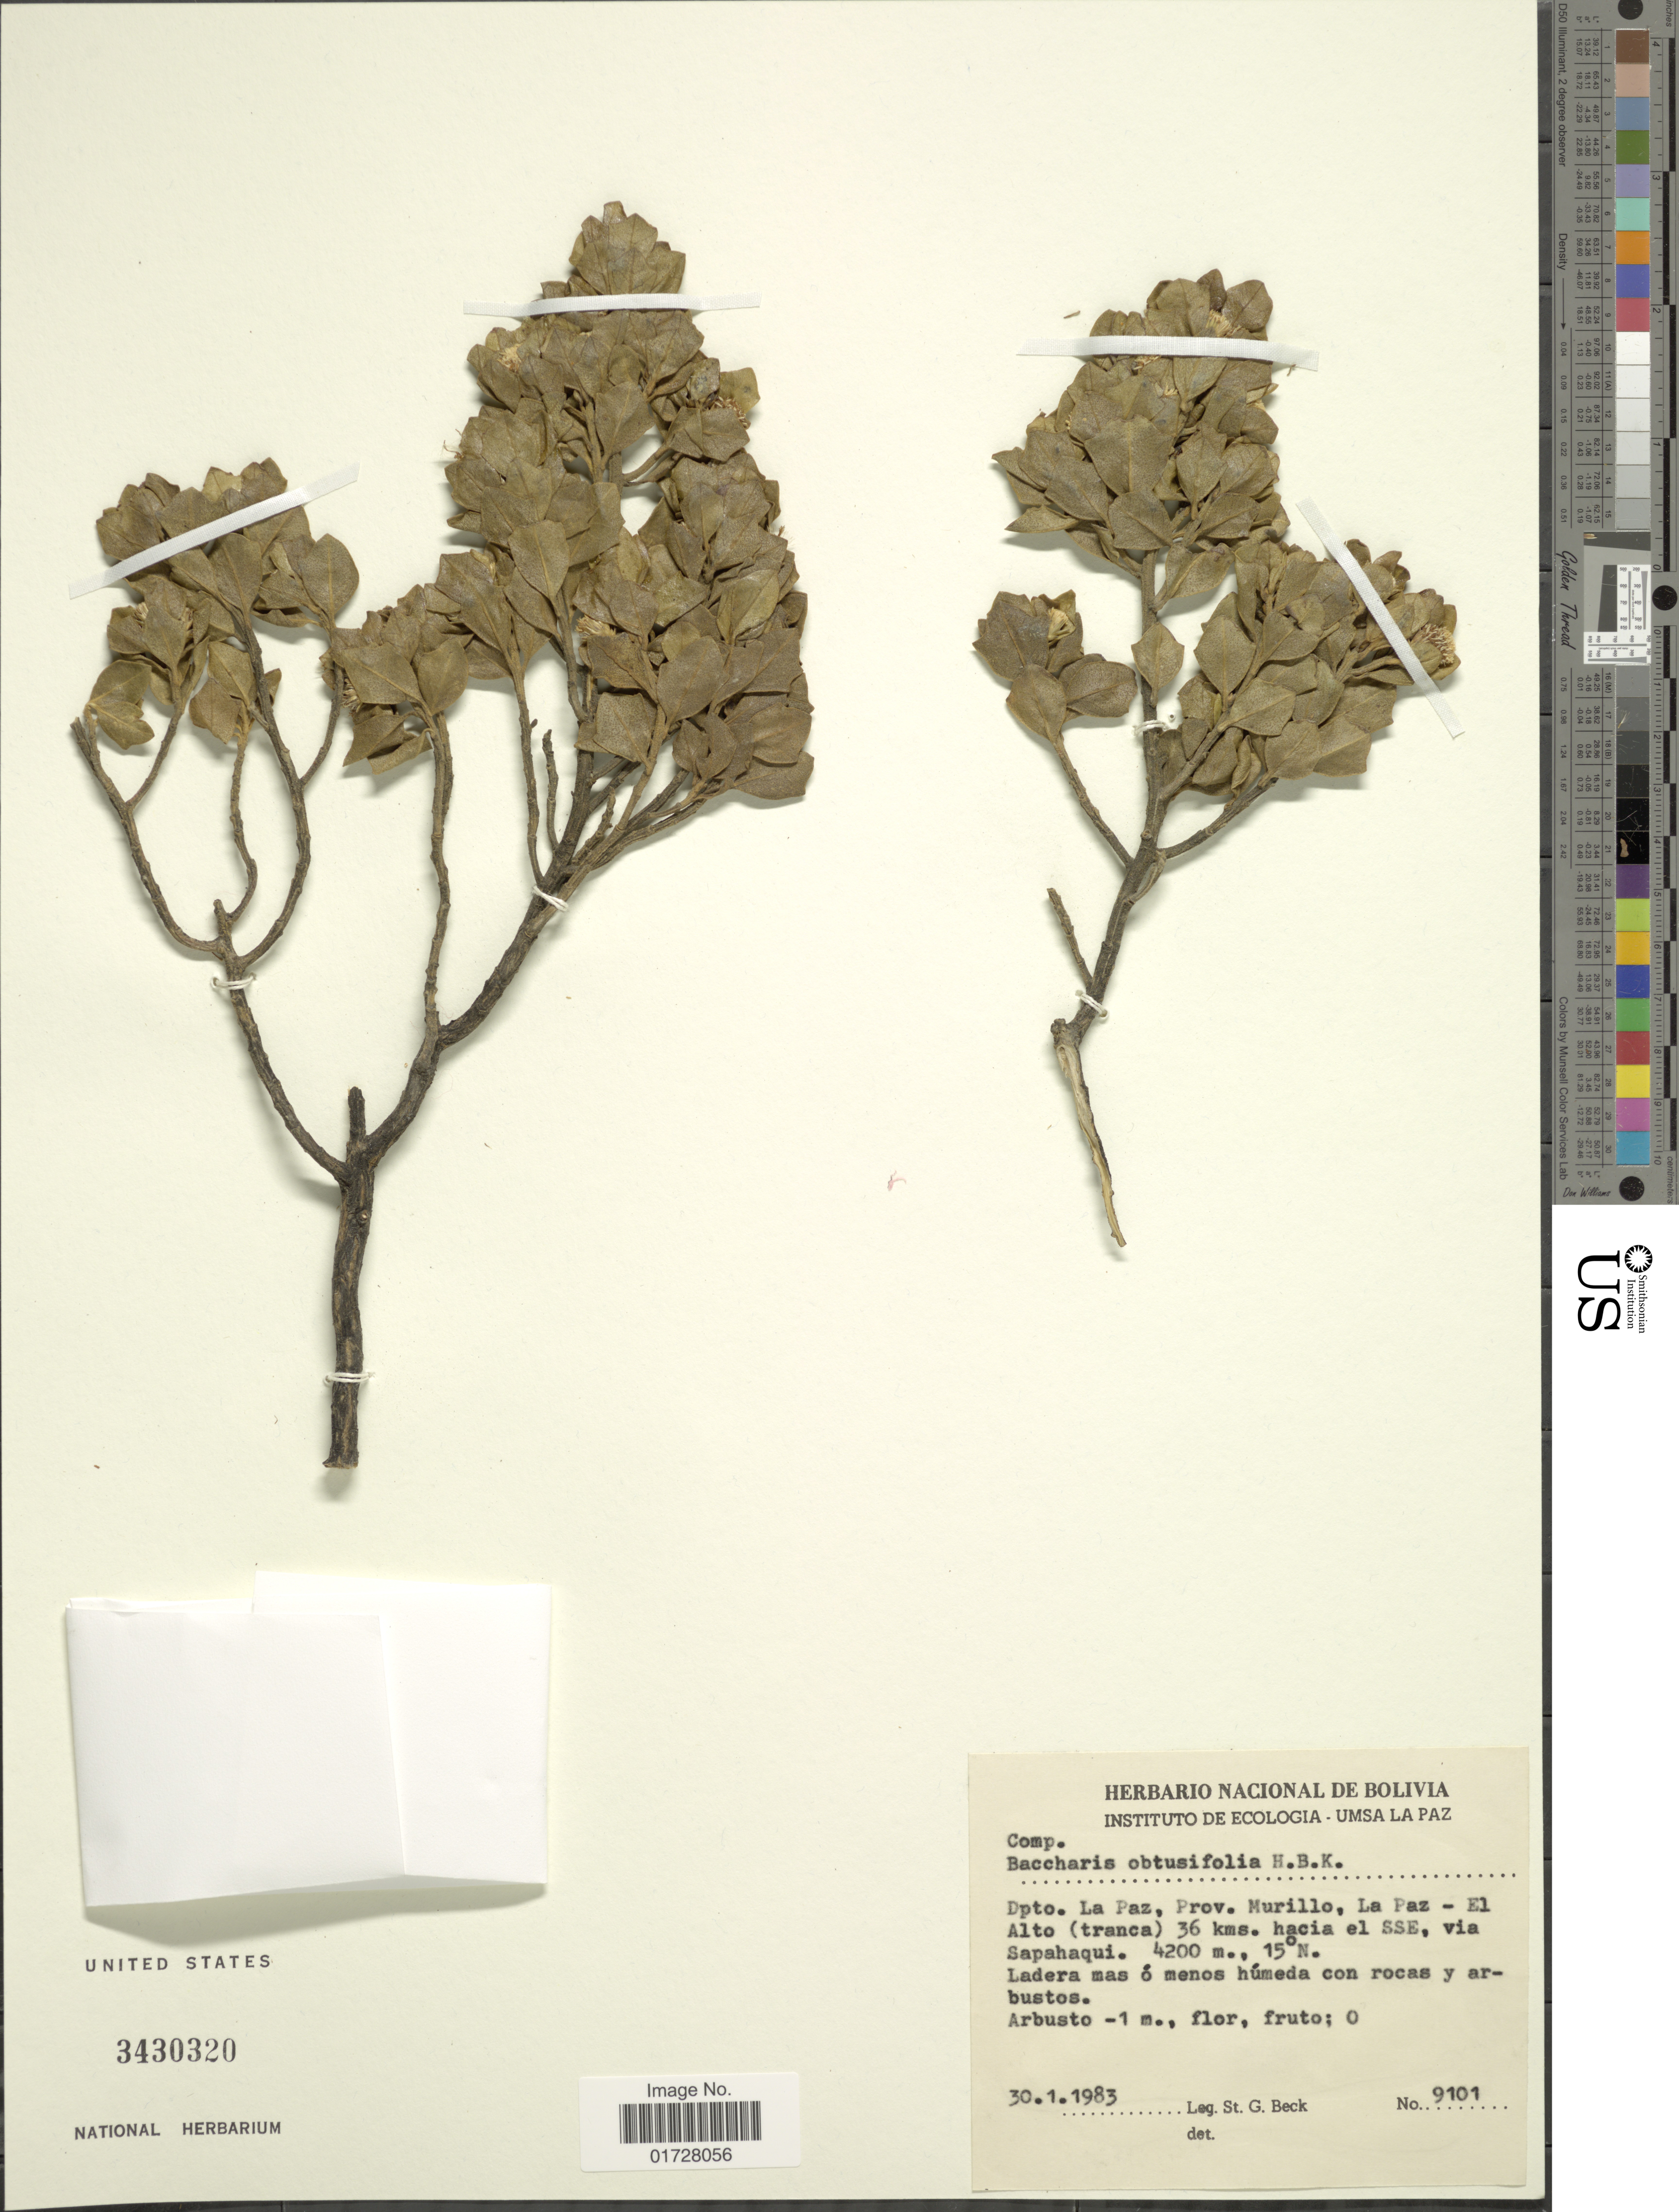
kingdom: Plantae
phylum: Tracheophyta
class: Magnoliopsida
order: Asterales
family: Asteraceae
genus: Baccharis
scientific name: Baccharis sp.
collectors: S. G. Beck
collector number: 9101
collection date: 1983-01-30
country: Bolivia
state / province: La Paz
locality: Prov. Murillo, La Paz-El Alto (tranca) 36 kms hacia el SSE, via Sapahaqui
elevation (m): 4200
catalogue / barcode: US 3430320